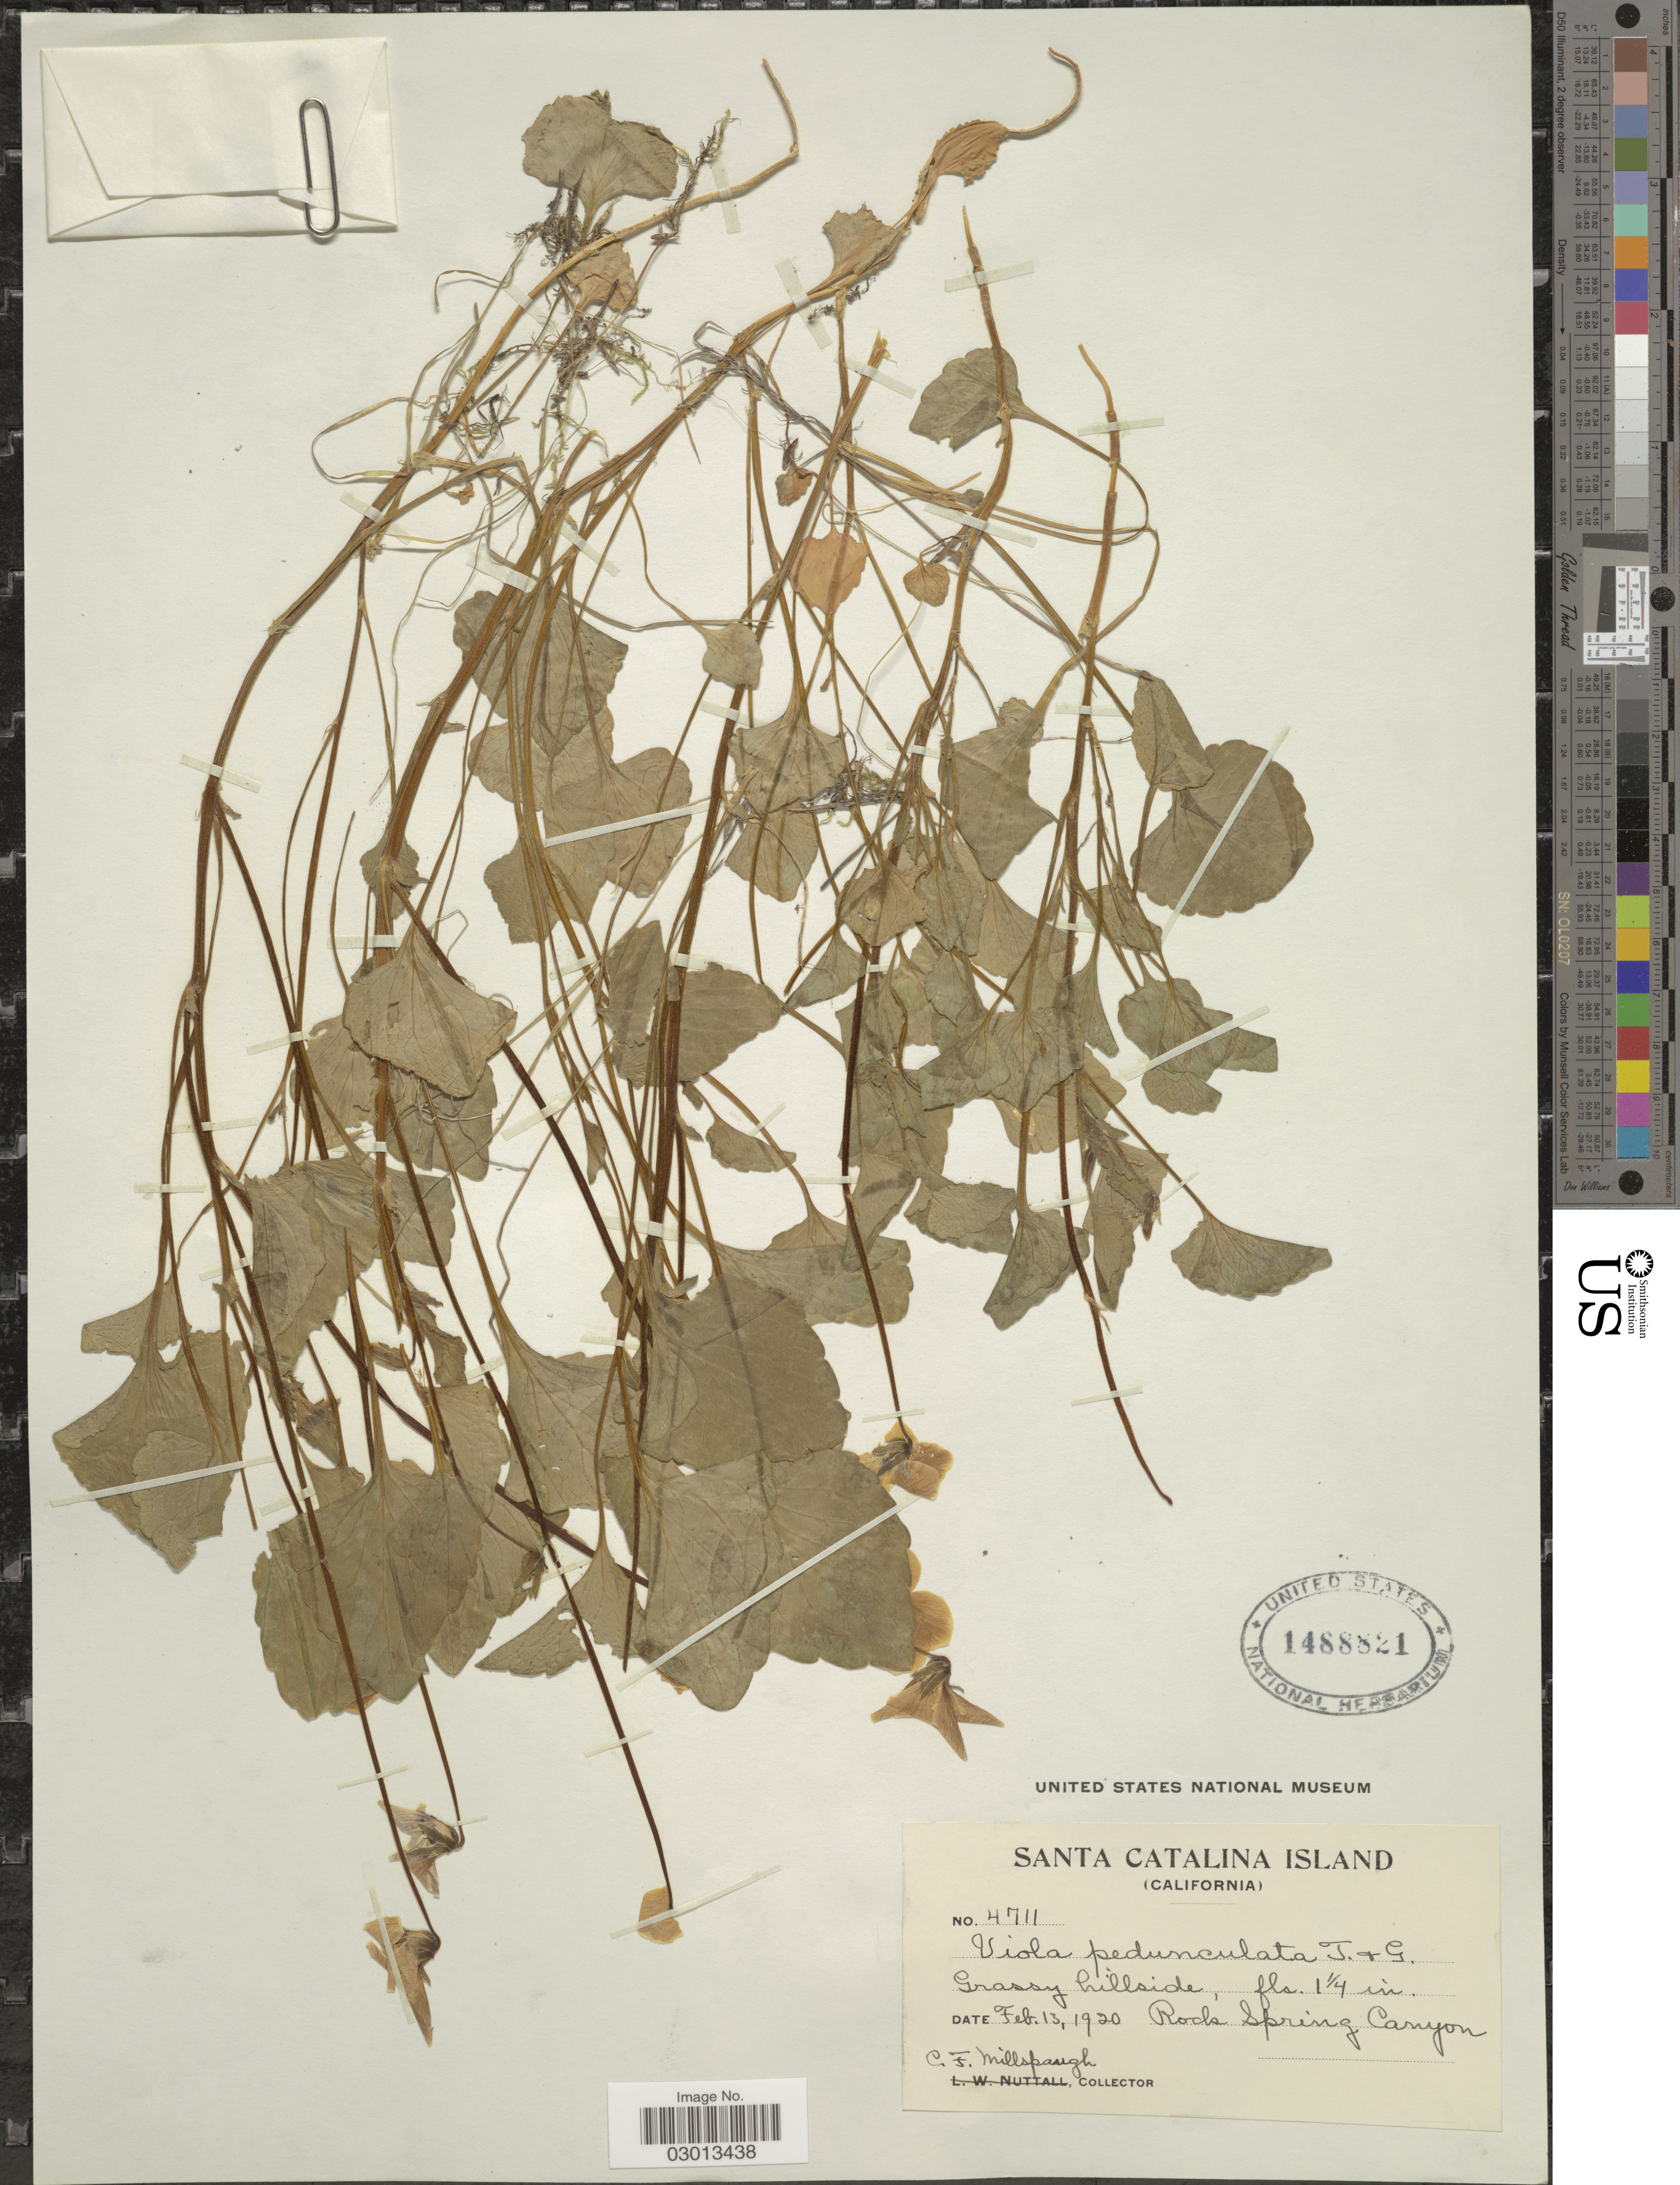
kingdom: Plantae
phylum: Tracheophyta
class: Magnoliopsida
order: Malpighiales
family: Violaceae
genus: Viola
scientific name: Viola pedunculata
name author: Torr. & A. Gray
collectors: C. F. Millspaugh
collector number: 4711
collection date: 1920-02-13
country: United States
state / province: California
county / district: Los Angeles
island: Santa Catalina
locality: Santa Catalina Island. Rock Spring Canyon.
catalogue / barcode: US 1488821